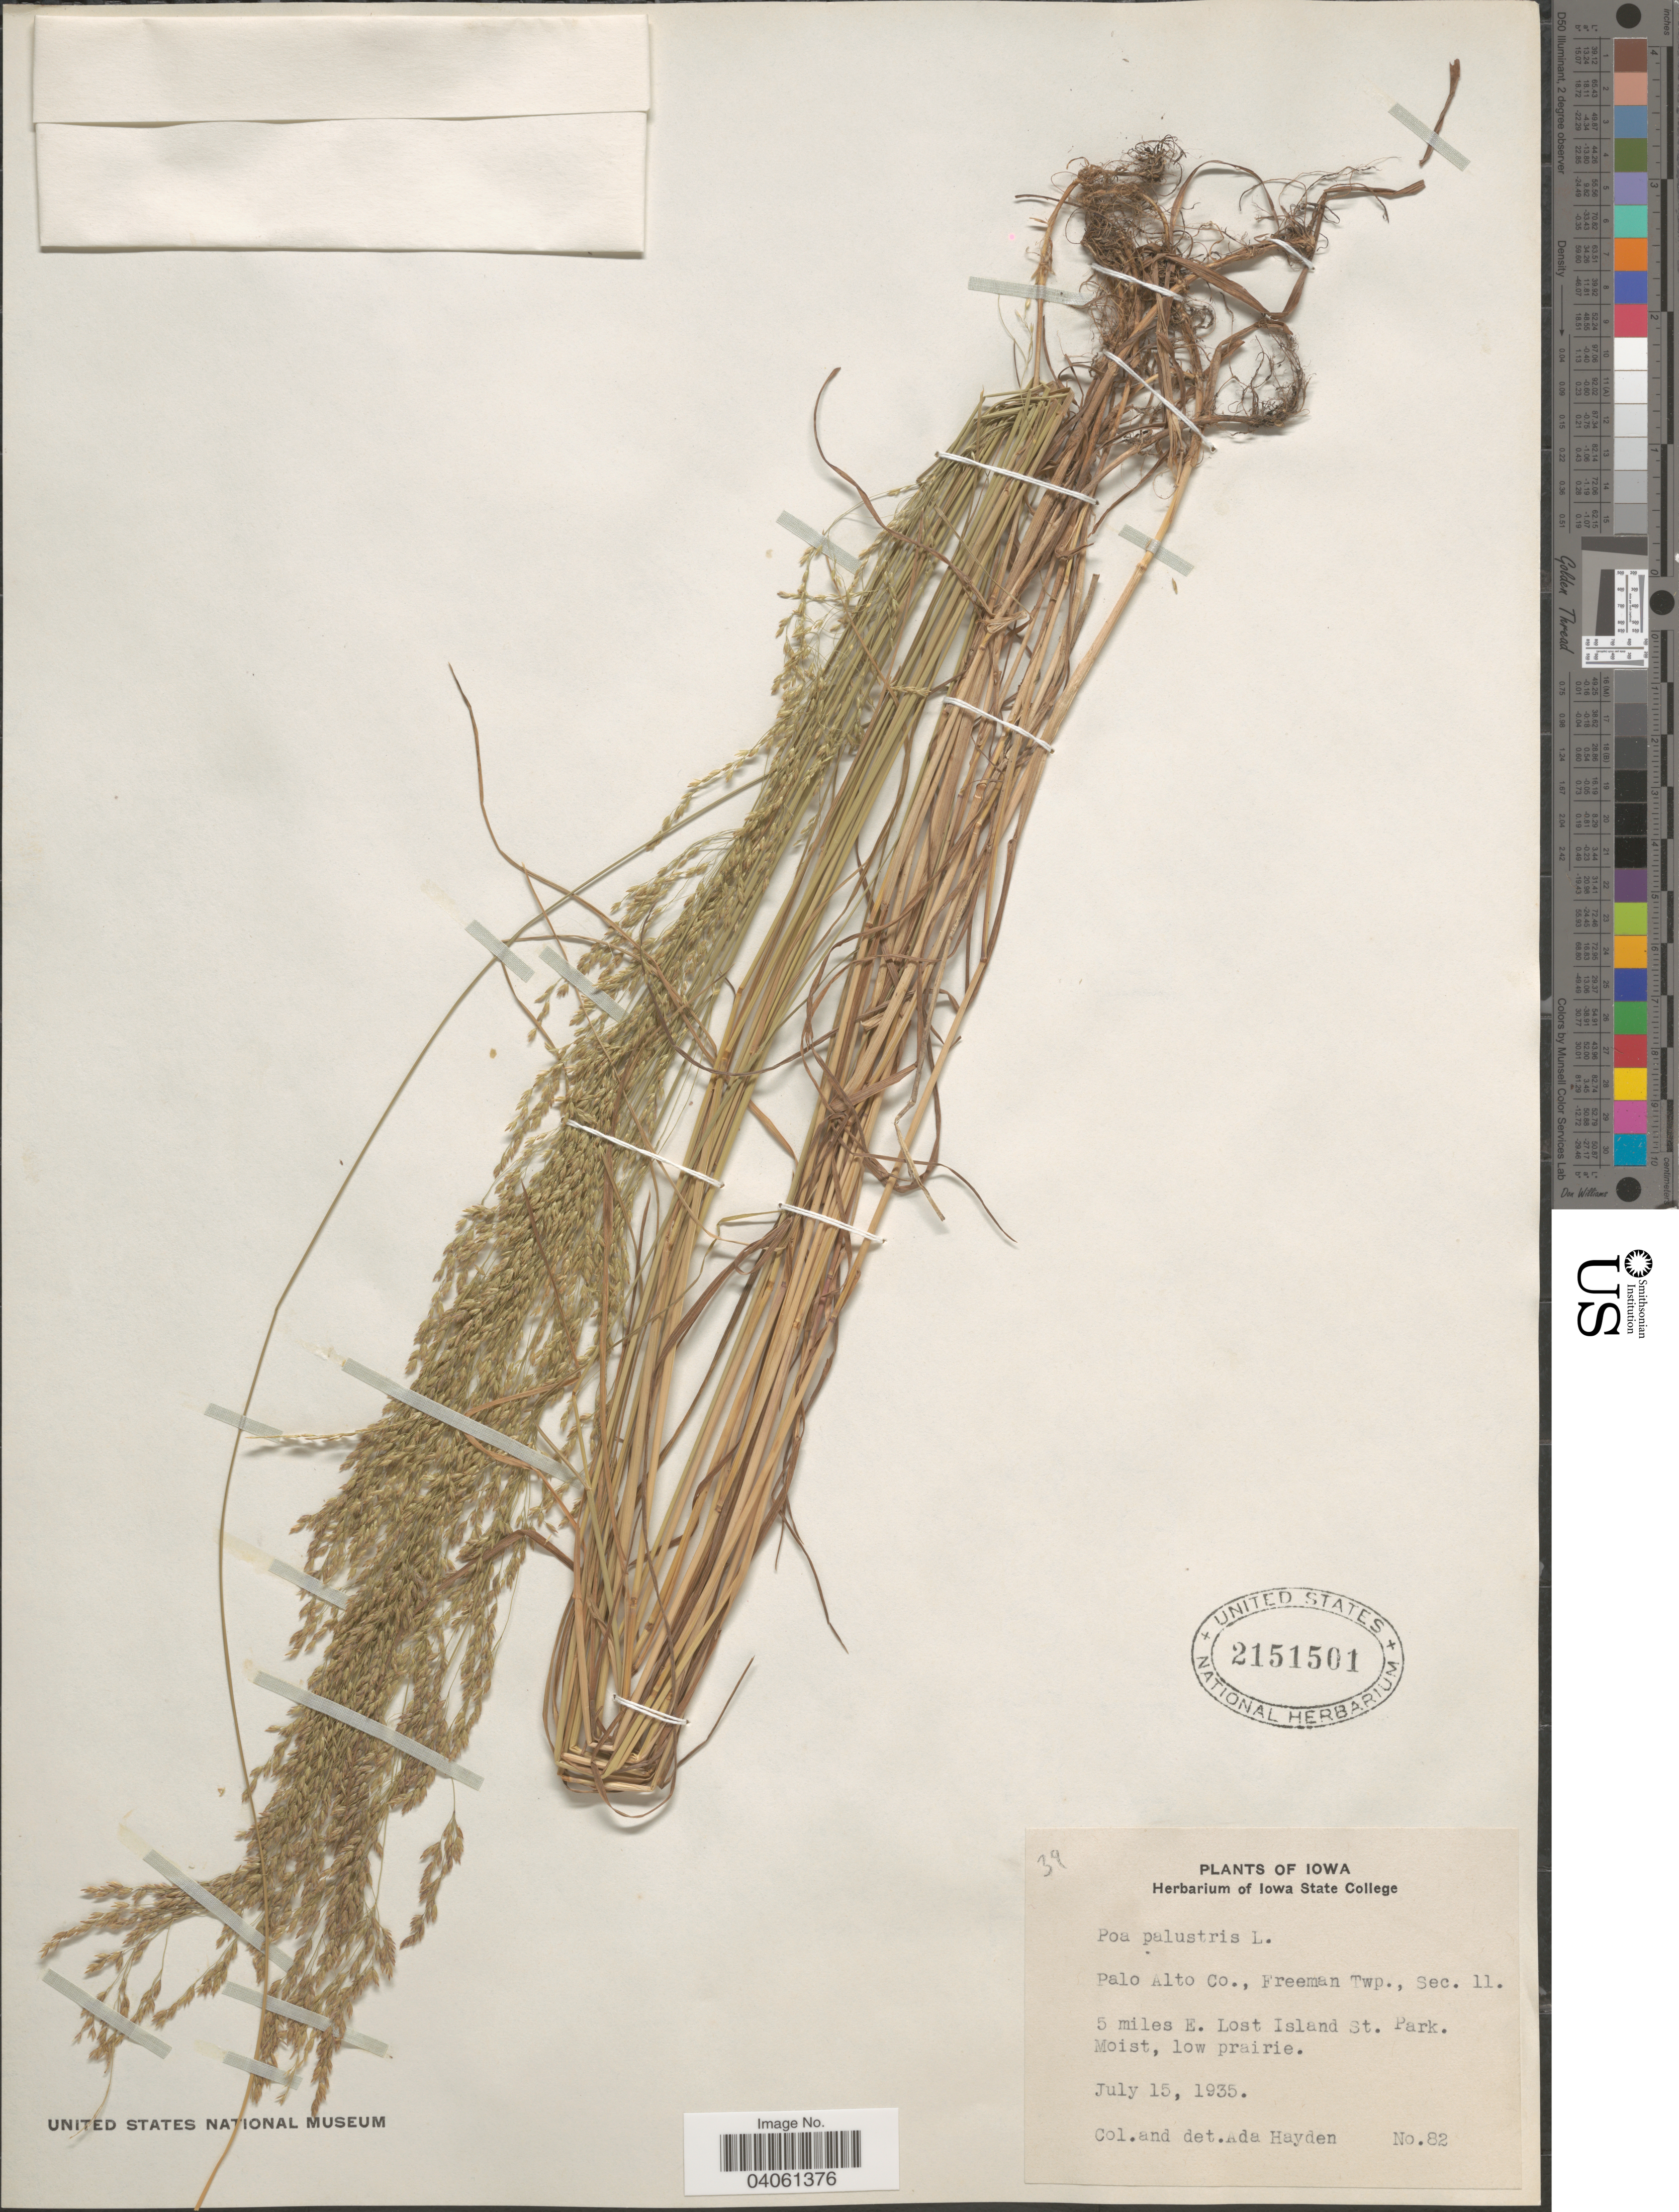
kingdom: Plantae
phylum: Tracheophyta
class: Liliopsida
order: Poales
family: Poaceae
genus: Poa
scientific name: Poa palustris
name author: L.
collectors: Ada Hayden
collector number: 82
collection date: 1935-07-15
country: United States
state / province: Iowa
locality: Palo Alto Co., Freeman Twp., Sec. 11. 5 miles E. Lost Island St. Park. Moist, low prairie.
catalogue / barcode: US 2151501